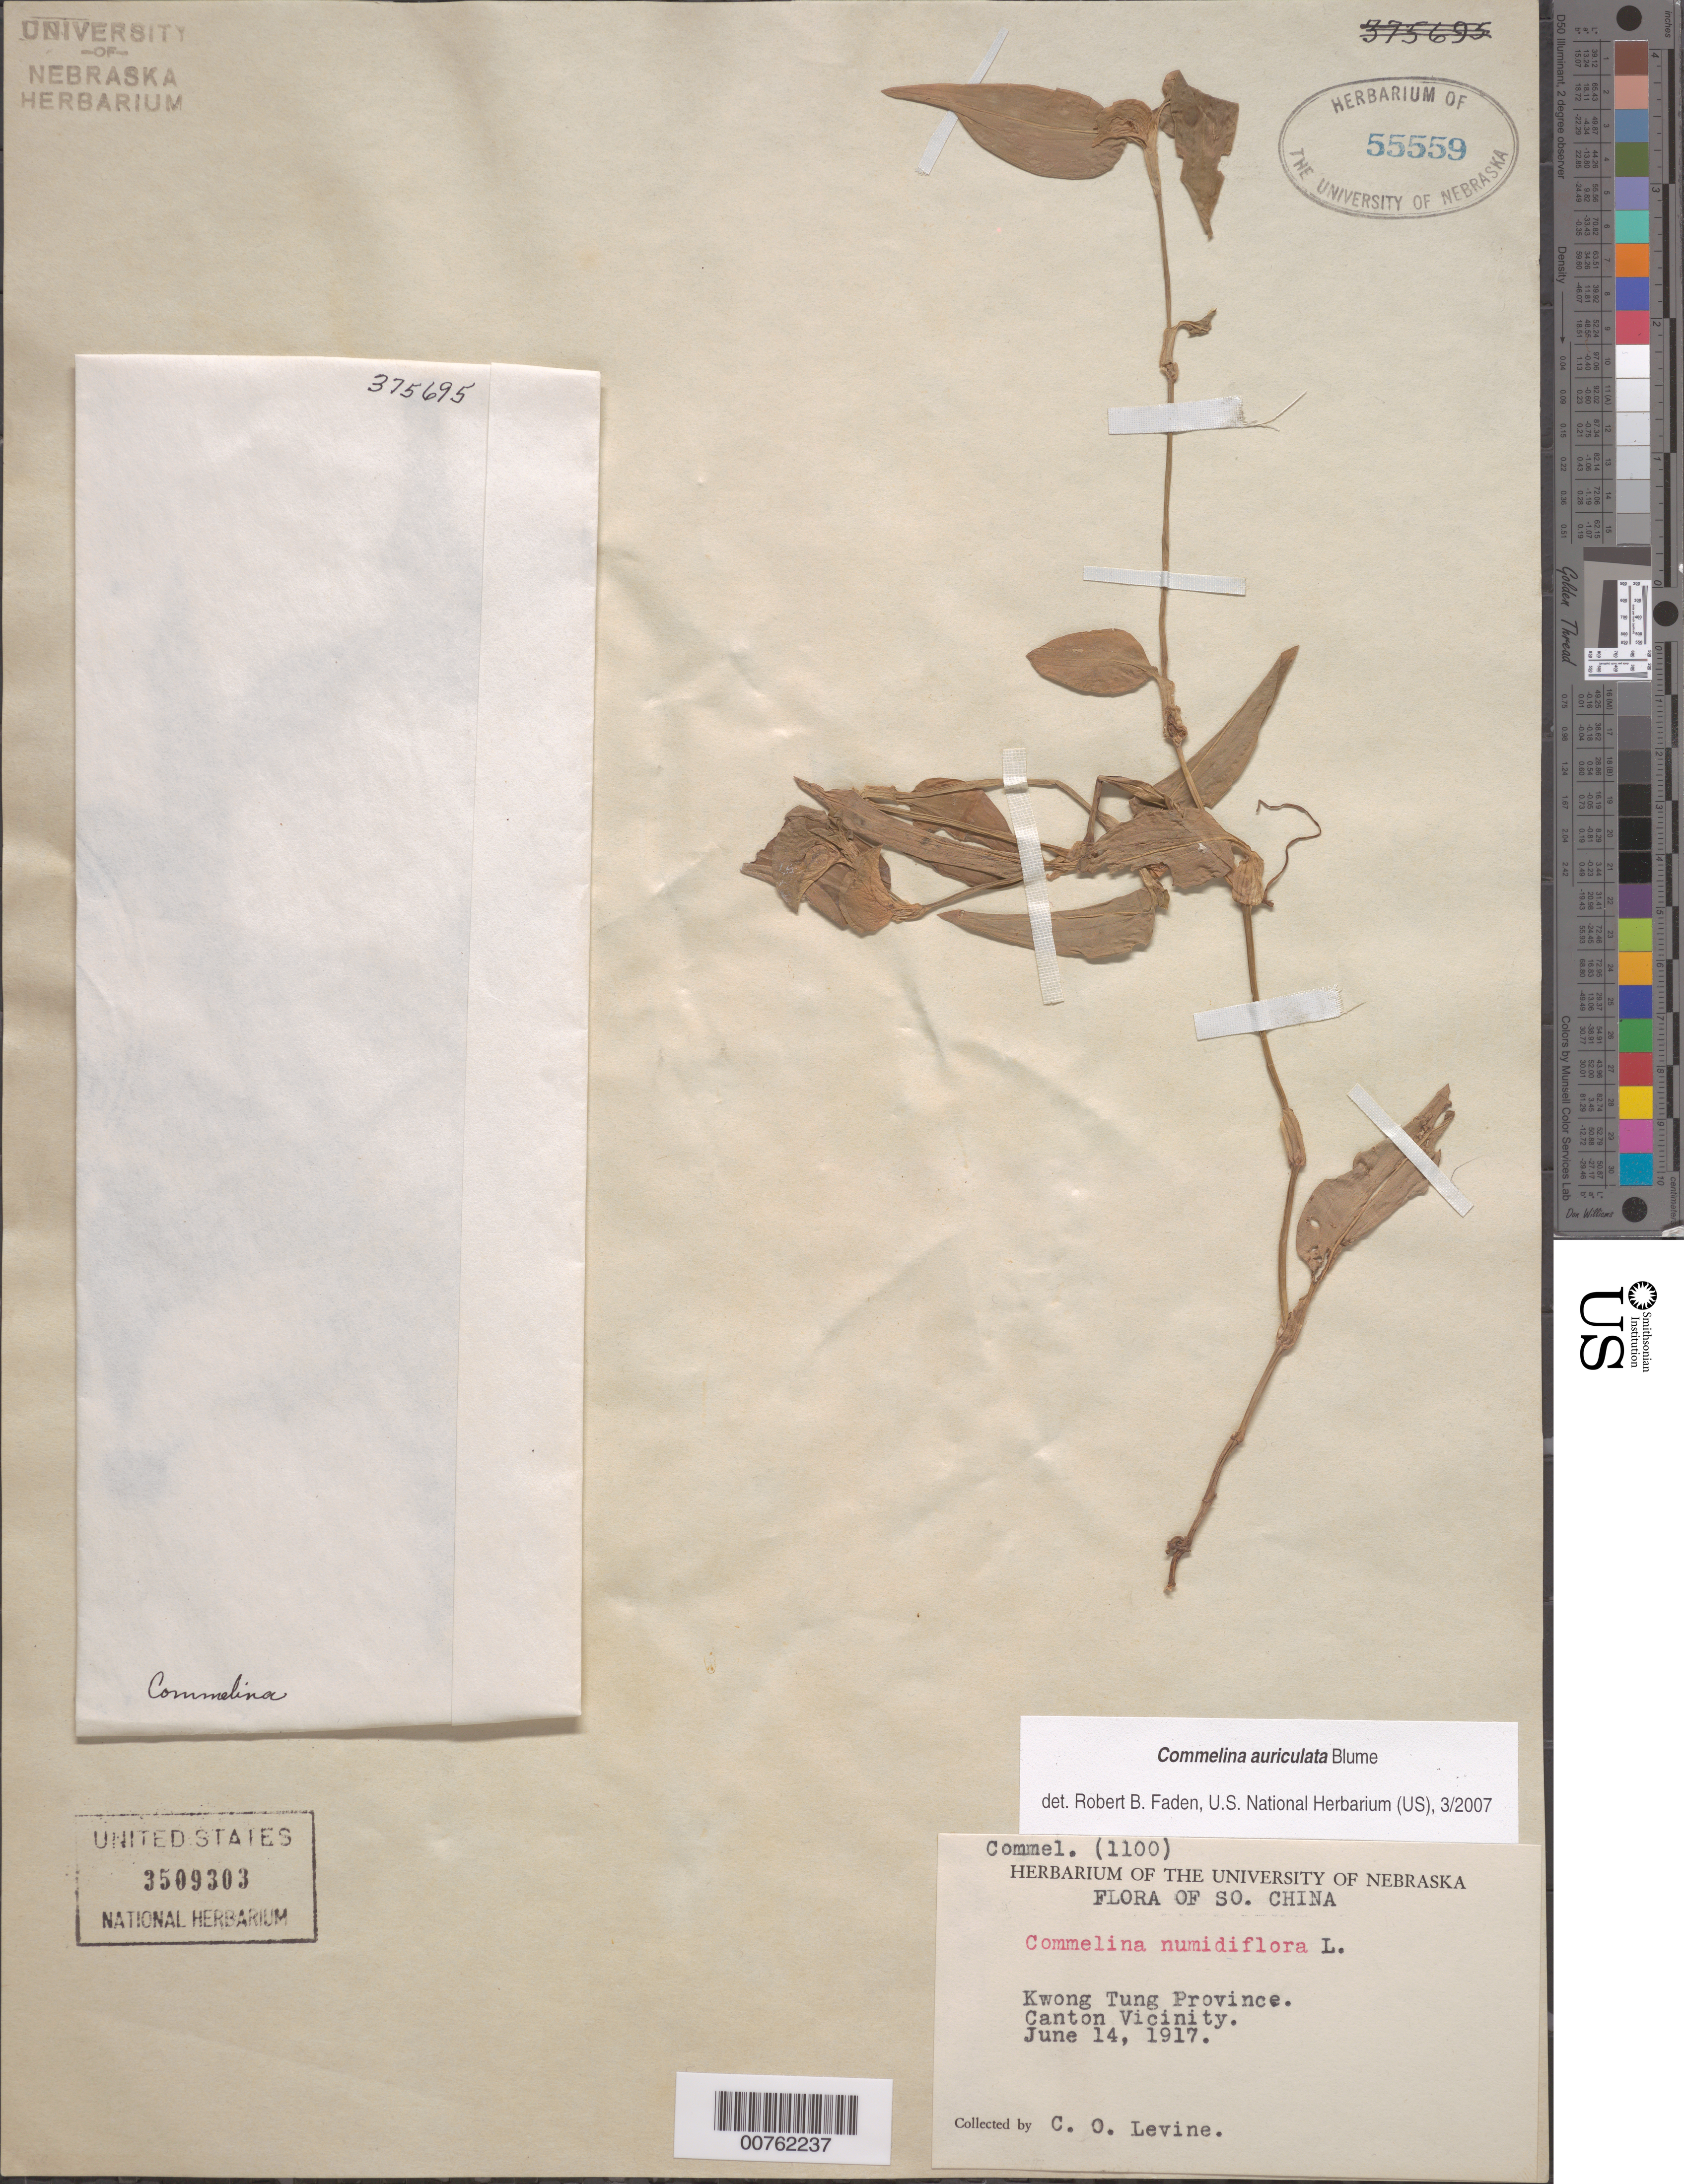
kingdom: Plantae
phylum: Tracheophyta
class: Liliopsida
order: Commelinales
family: Commelinaceae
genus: Commelina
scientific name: Commelina auriculata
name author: Blume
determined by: Faden, Robert B., (US), Smithsonian Institution - National Museum of Natural History (UNITED STATES)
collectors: C. O. Levine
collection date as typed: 14 Jun 1917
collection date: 1917-06-14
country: China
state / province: Guangdong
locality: Canton Vicinity.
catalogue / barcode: US 3509303